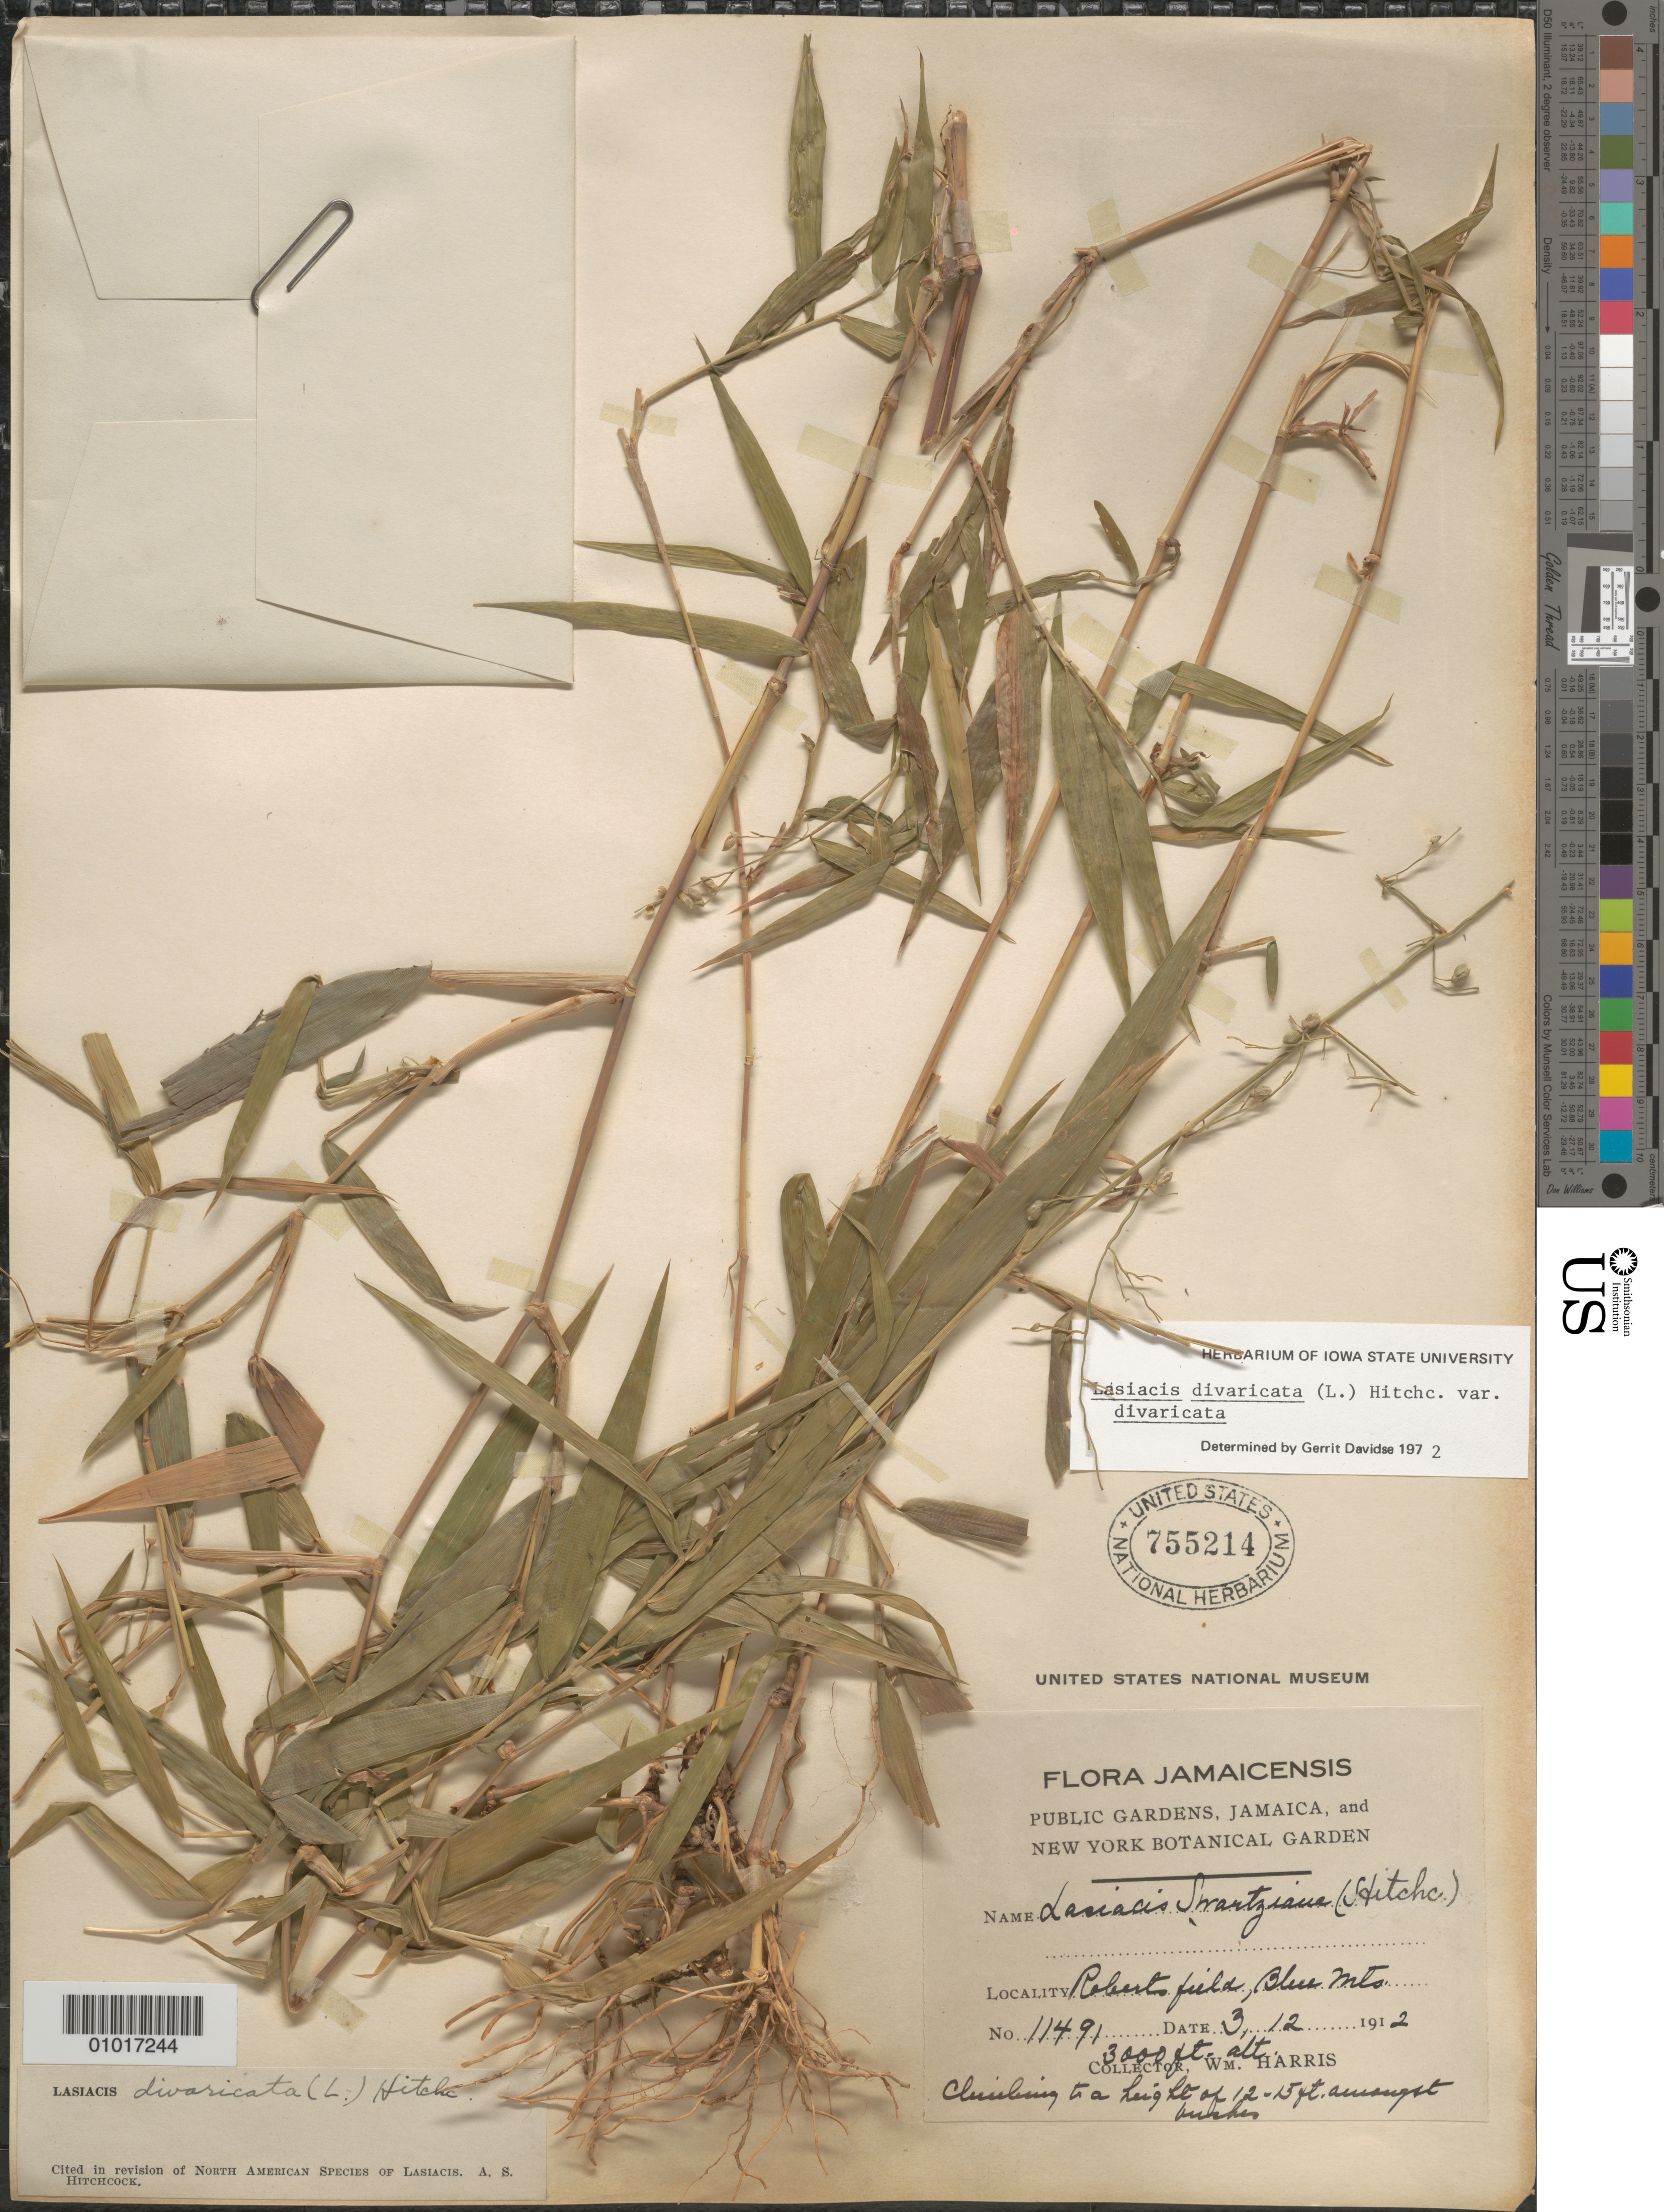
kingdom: Plantae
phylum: Tracheophyta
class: Liliopsida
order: Poales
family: Poaceae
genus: Lasiacis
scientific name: Lasiacis divaricata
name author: (L.) Hitchc.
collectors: W. H. Harris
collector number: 11491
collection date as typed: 12 Mar 1912 or 03 Dec 1912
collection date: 1912-03-12 or 1912-12-03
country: Jamaica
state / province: Kingston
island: Jamaica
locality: Roberts field, Blue Mountains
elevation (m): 914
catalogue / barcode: US 755214